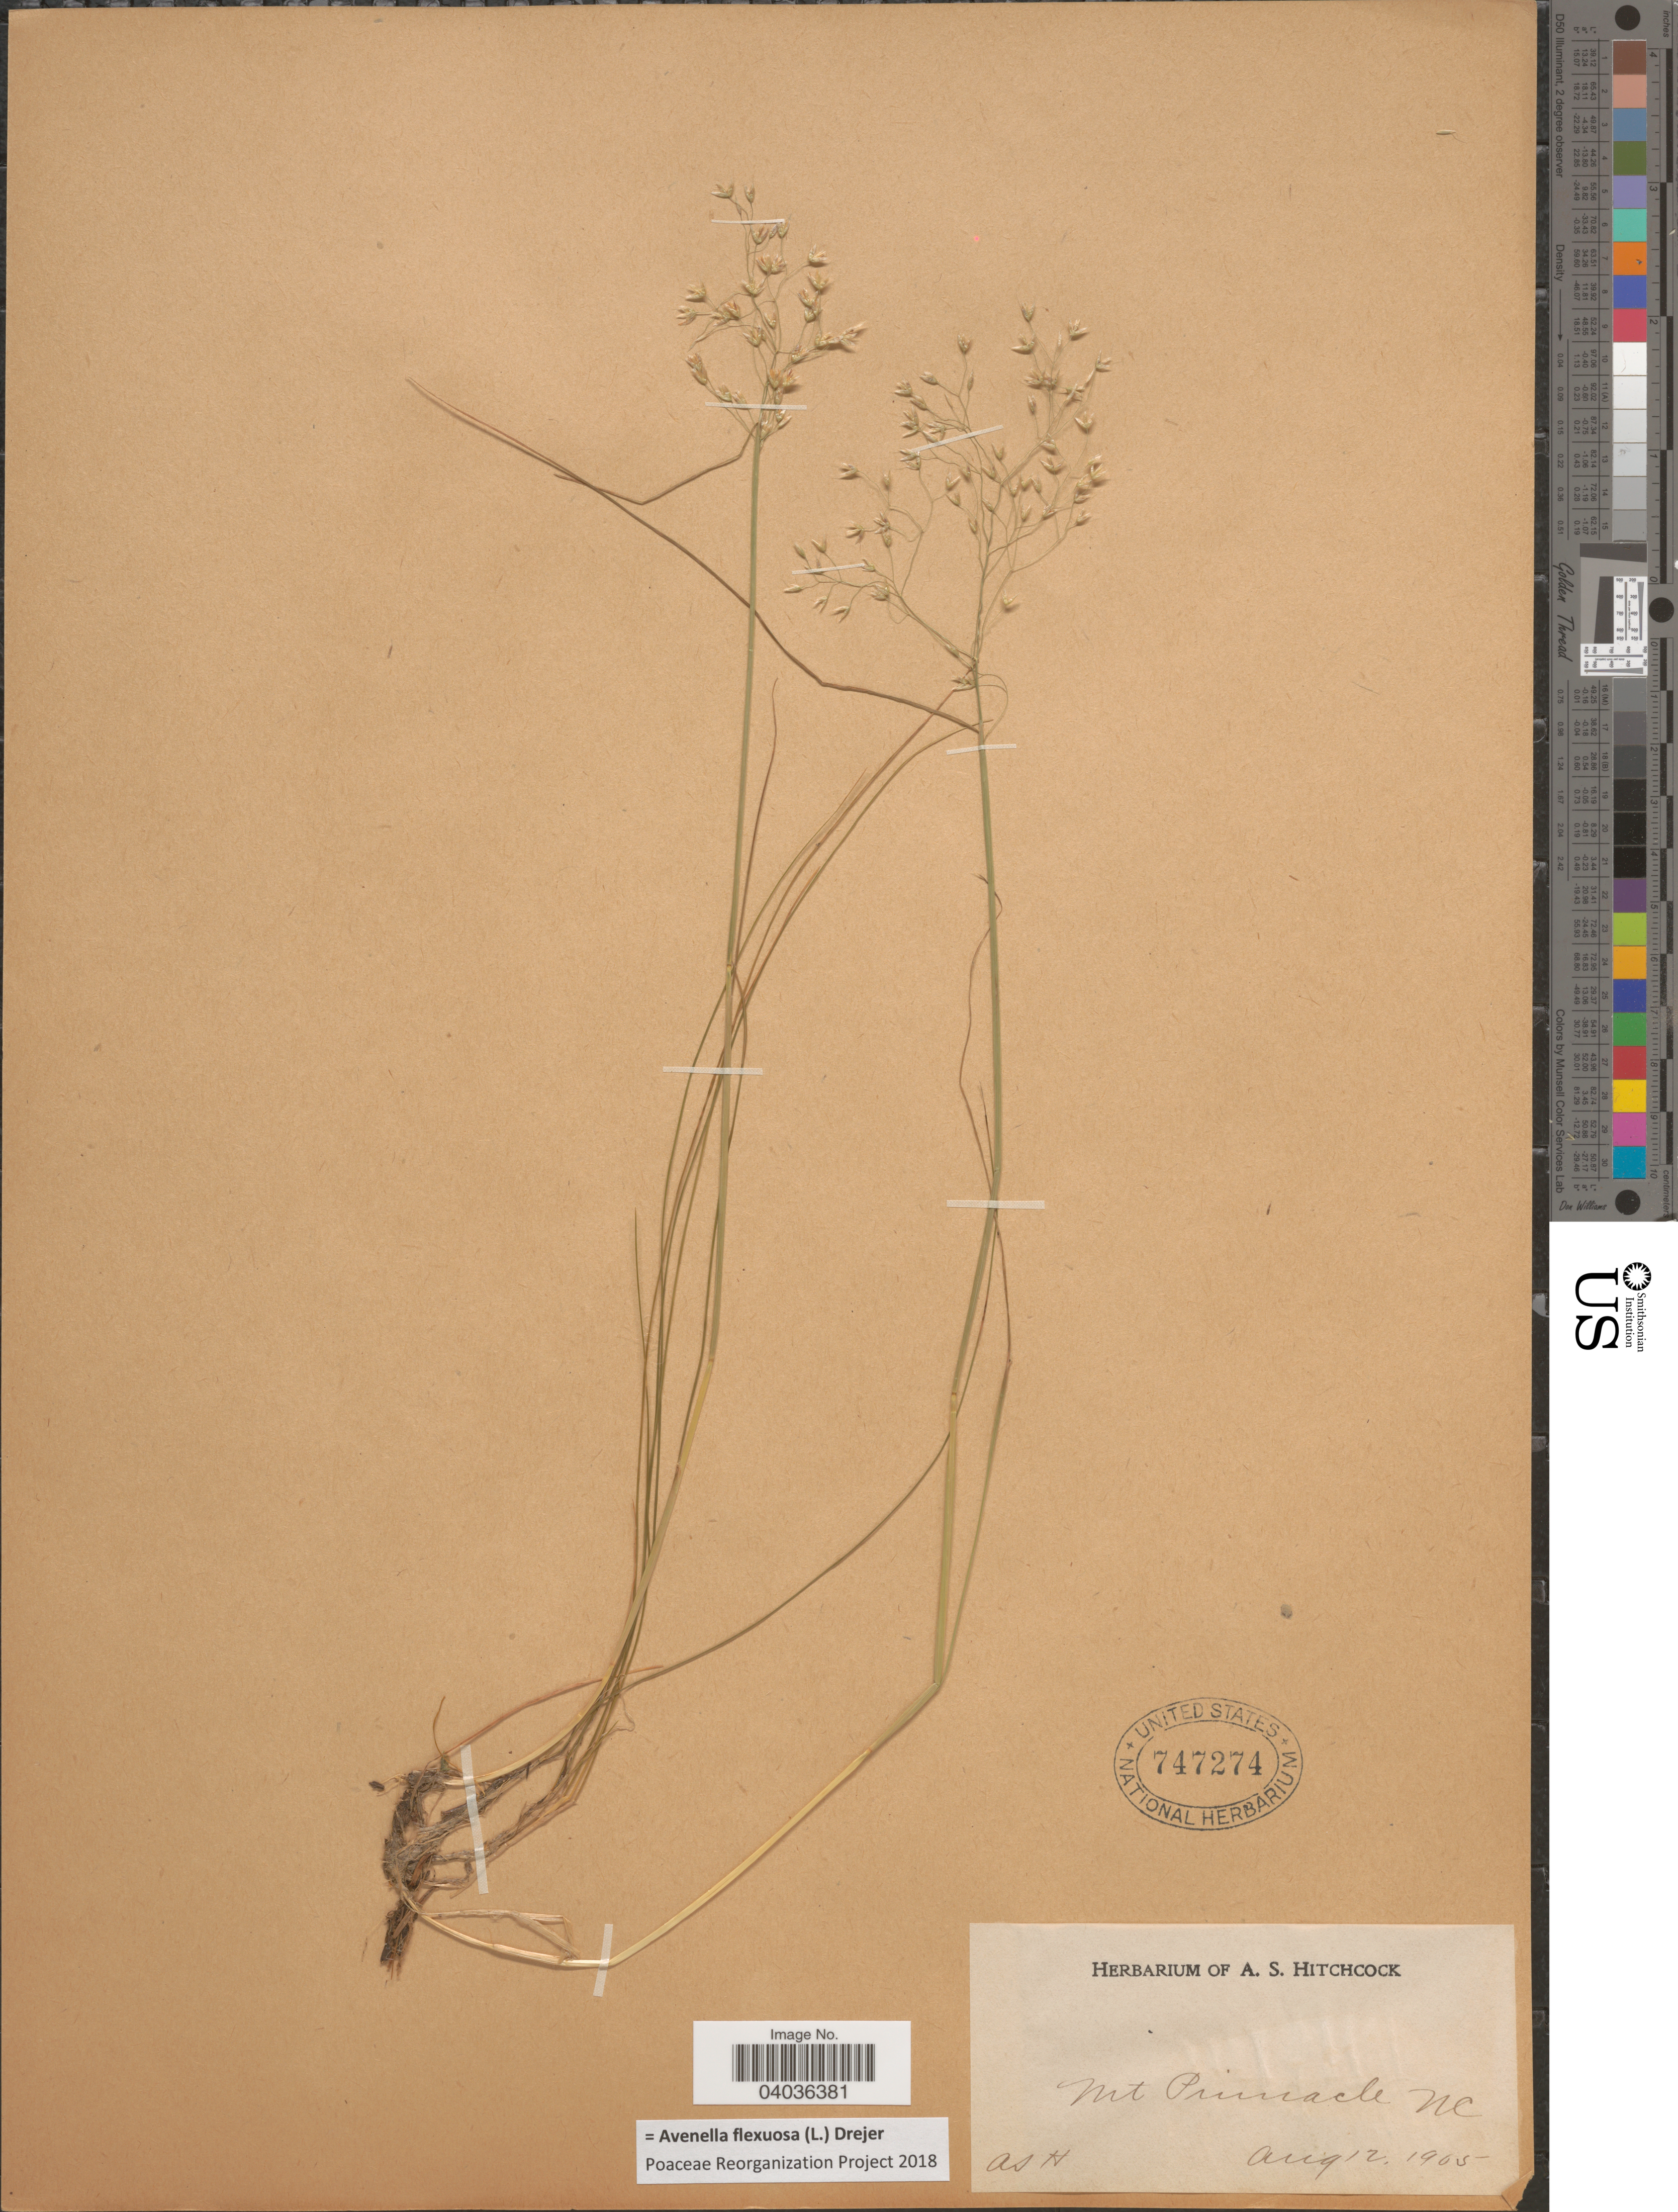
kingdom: Plantae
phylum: Tracheophyta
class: Liliopsida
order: Poales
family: Poaceae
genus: Avenella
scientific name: Avenella flexuosa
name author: (L.) Drejer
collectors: A. S. Hitchcock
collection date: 1905-08-12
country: United States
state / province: North Carolina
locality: Mt. Prinnacle.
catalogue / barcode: US 747274